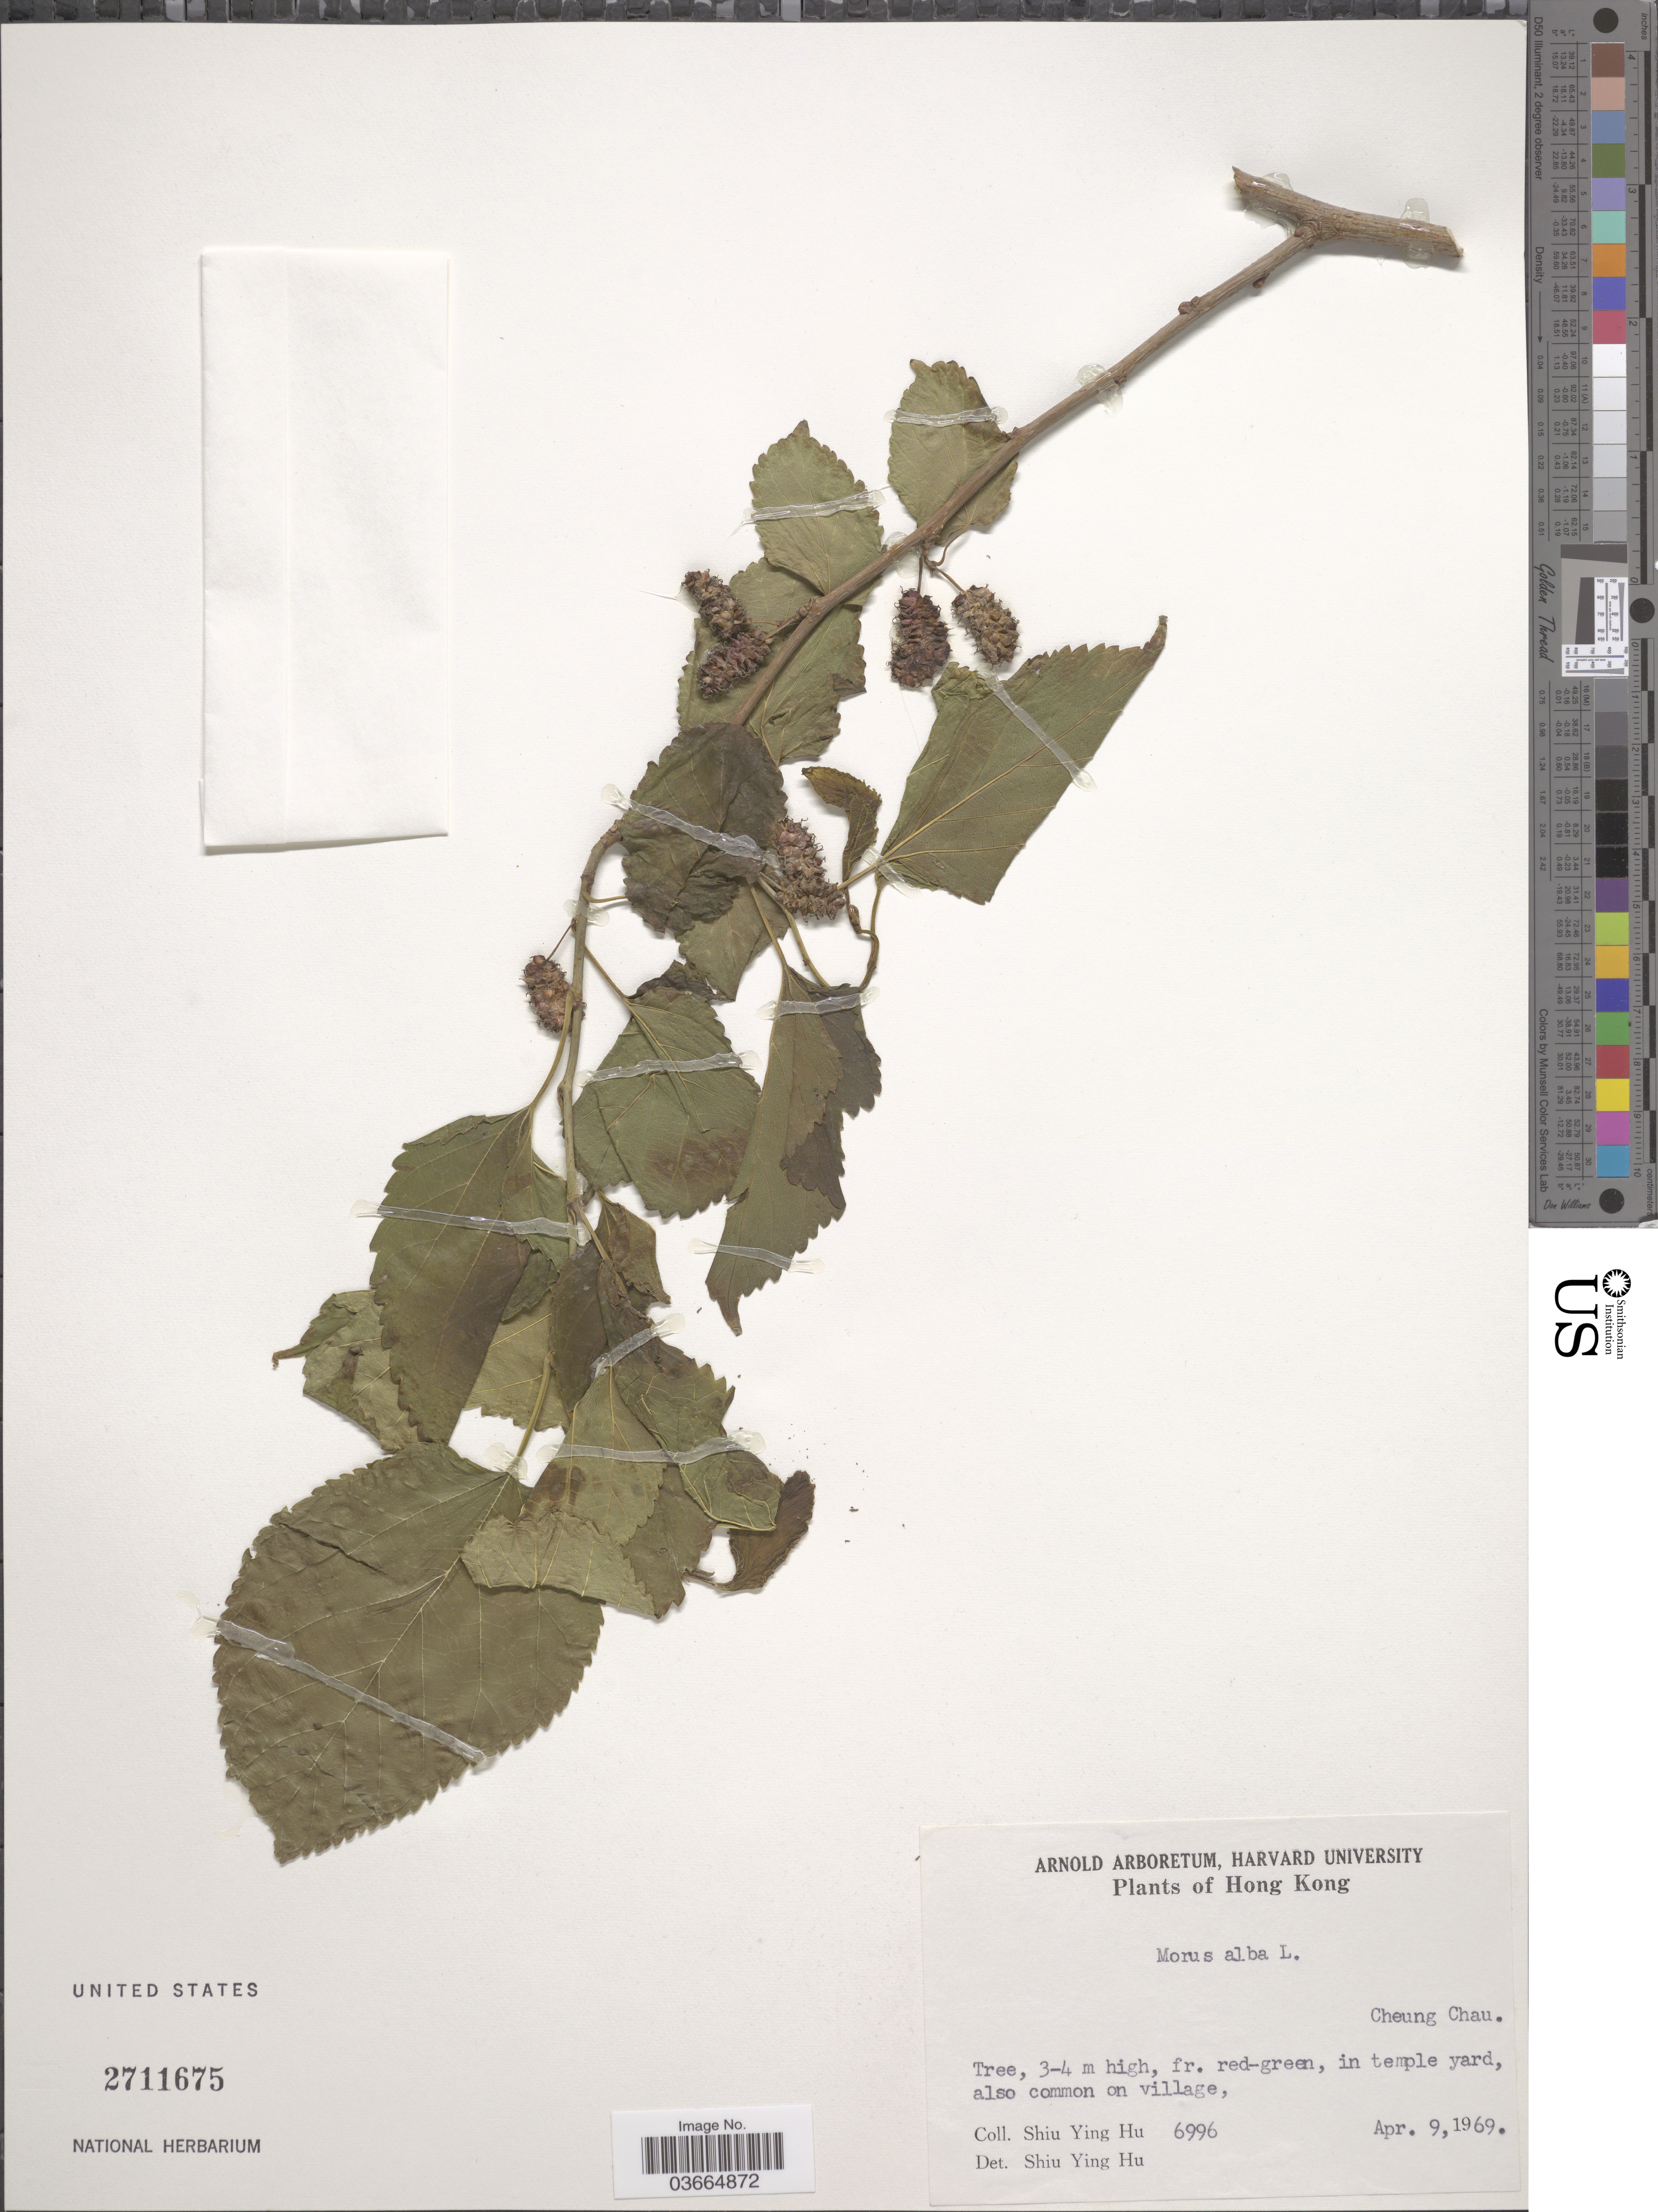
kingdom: Plantae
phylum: Tracheophyta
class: Magnoliopsida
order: Rosales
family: Moraceae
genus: Morus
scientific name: Morus alba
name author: L.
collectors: S. Y. Hu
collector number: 6996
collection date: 1969-04-09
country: China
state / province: Hong Kong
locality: Cheung Chau, in temple yard, also common on village.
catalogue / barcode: US 2711675